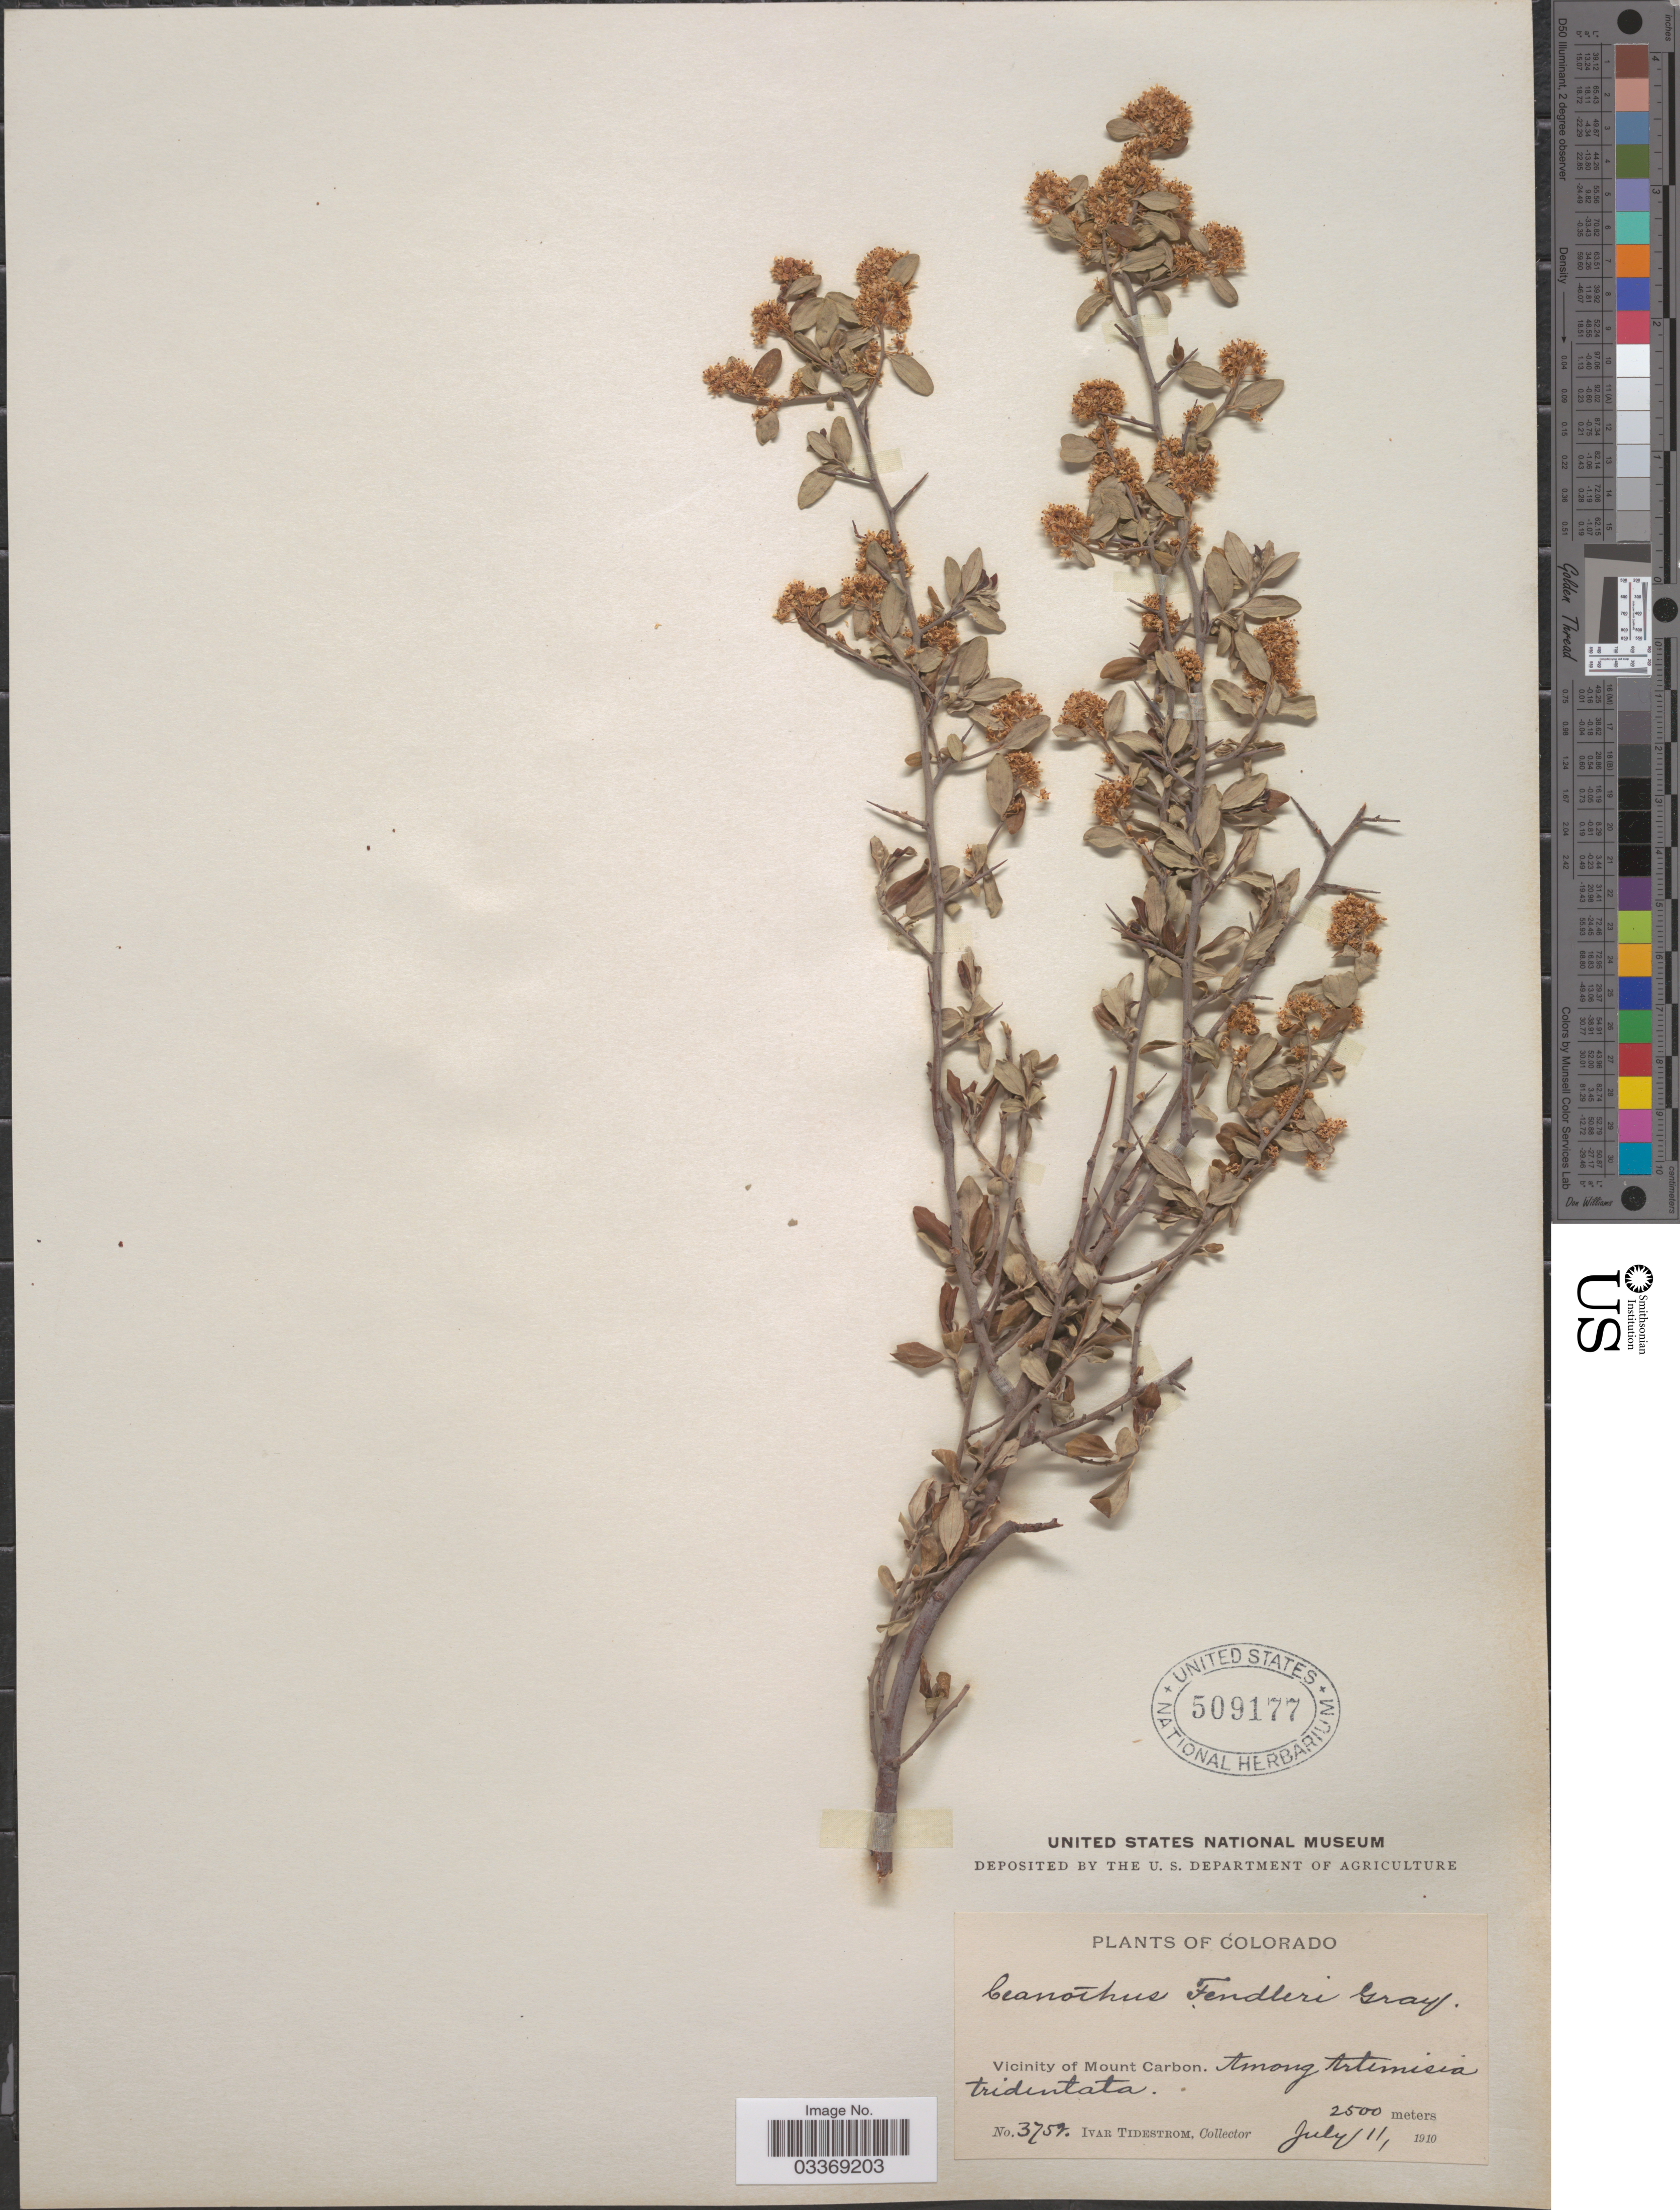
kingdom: Plantae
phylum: Tracheophyta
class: Magnoliopsida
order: Rosales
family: Rhamnaceae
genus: Ceanothus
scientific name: Ceanothus fendleri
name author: A. Gray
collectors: I. F. Tidestrom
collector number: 3752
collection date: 1910-07-11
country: United States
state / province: Colorado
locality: Vicinity of Mount Carbon.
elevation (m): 2500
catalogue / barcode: US 509177